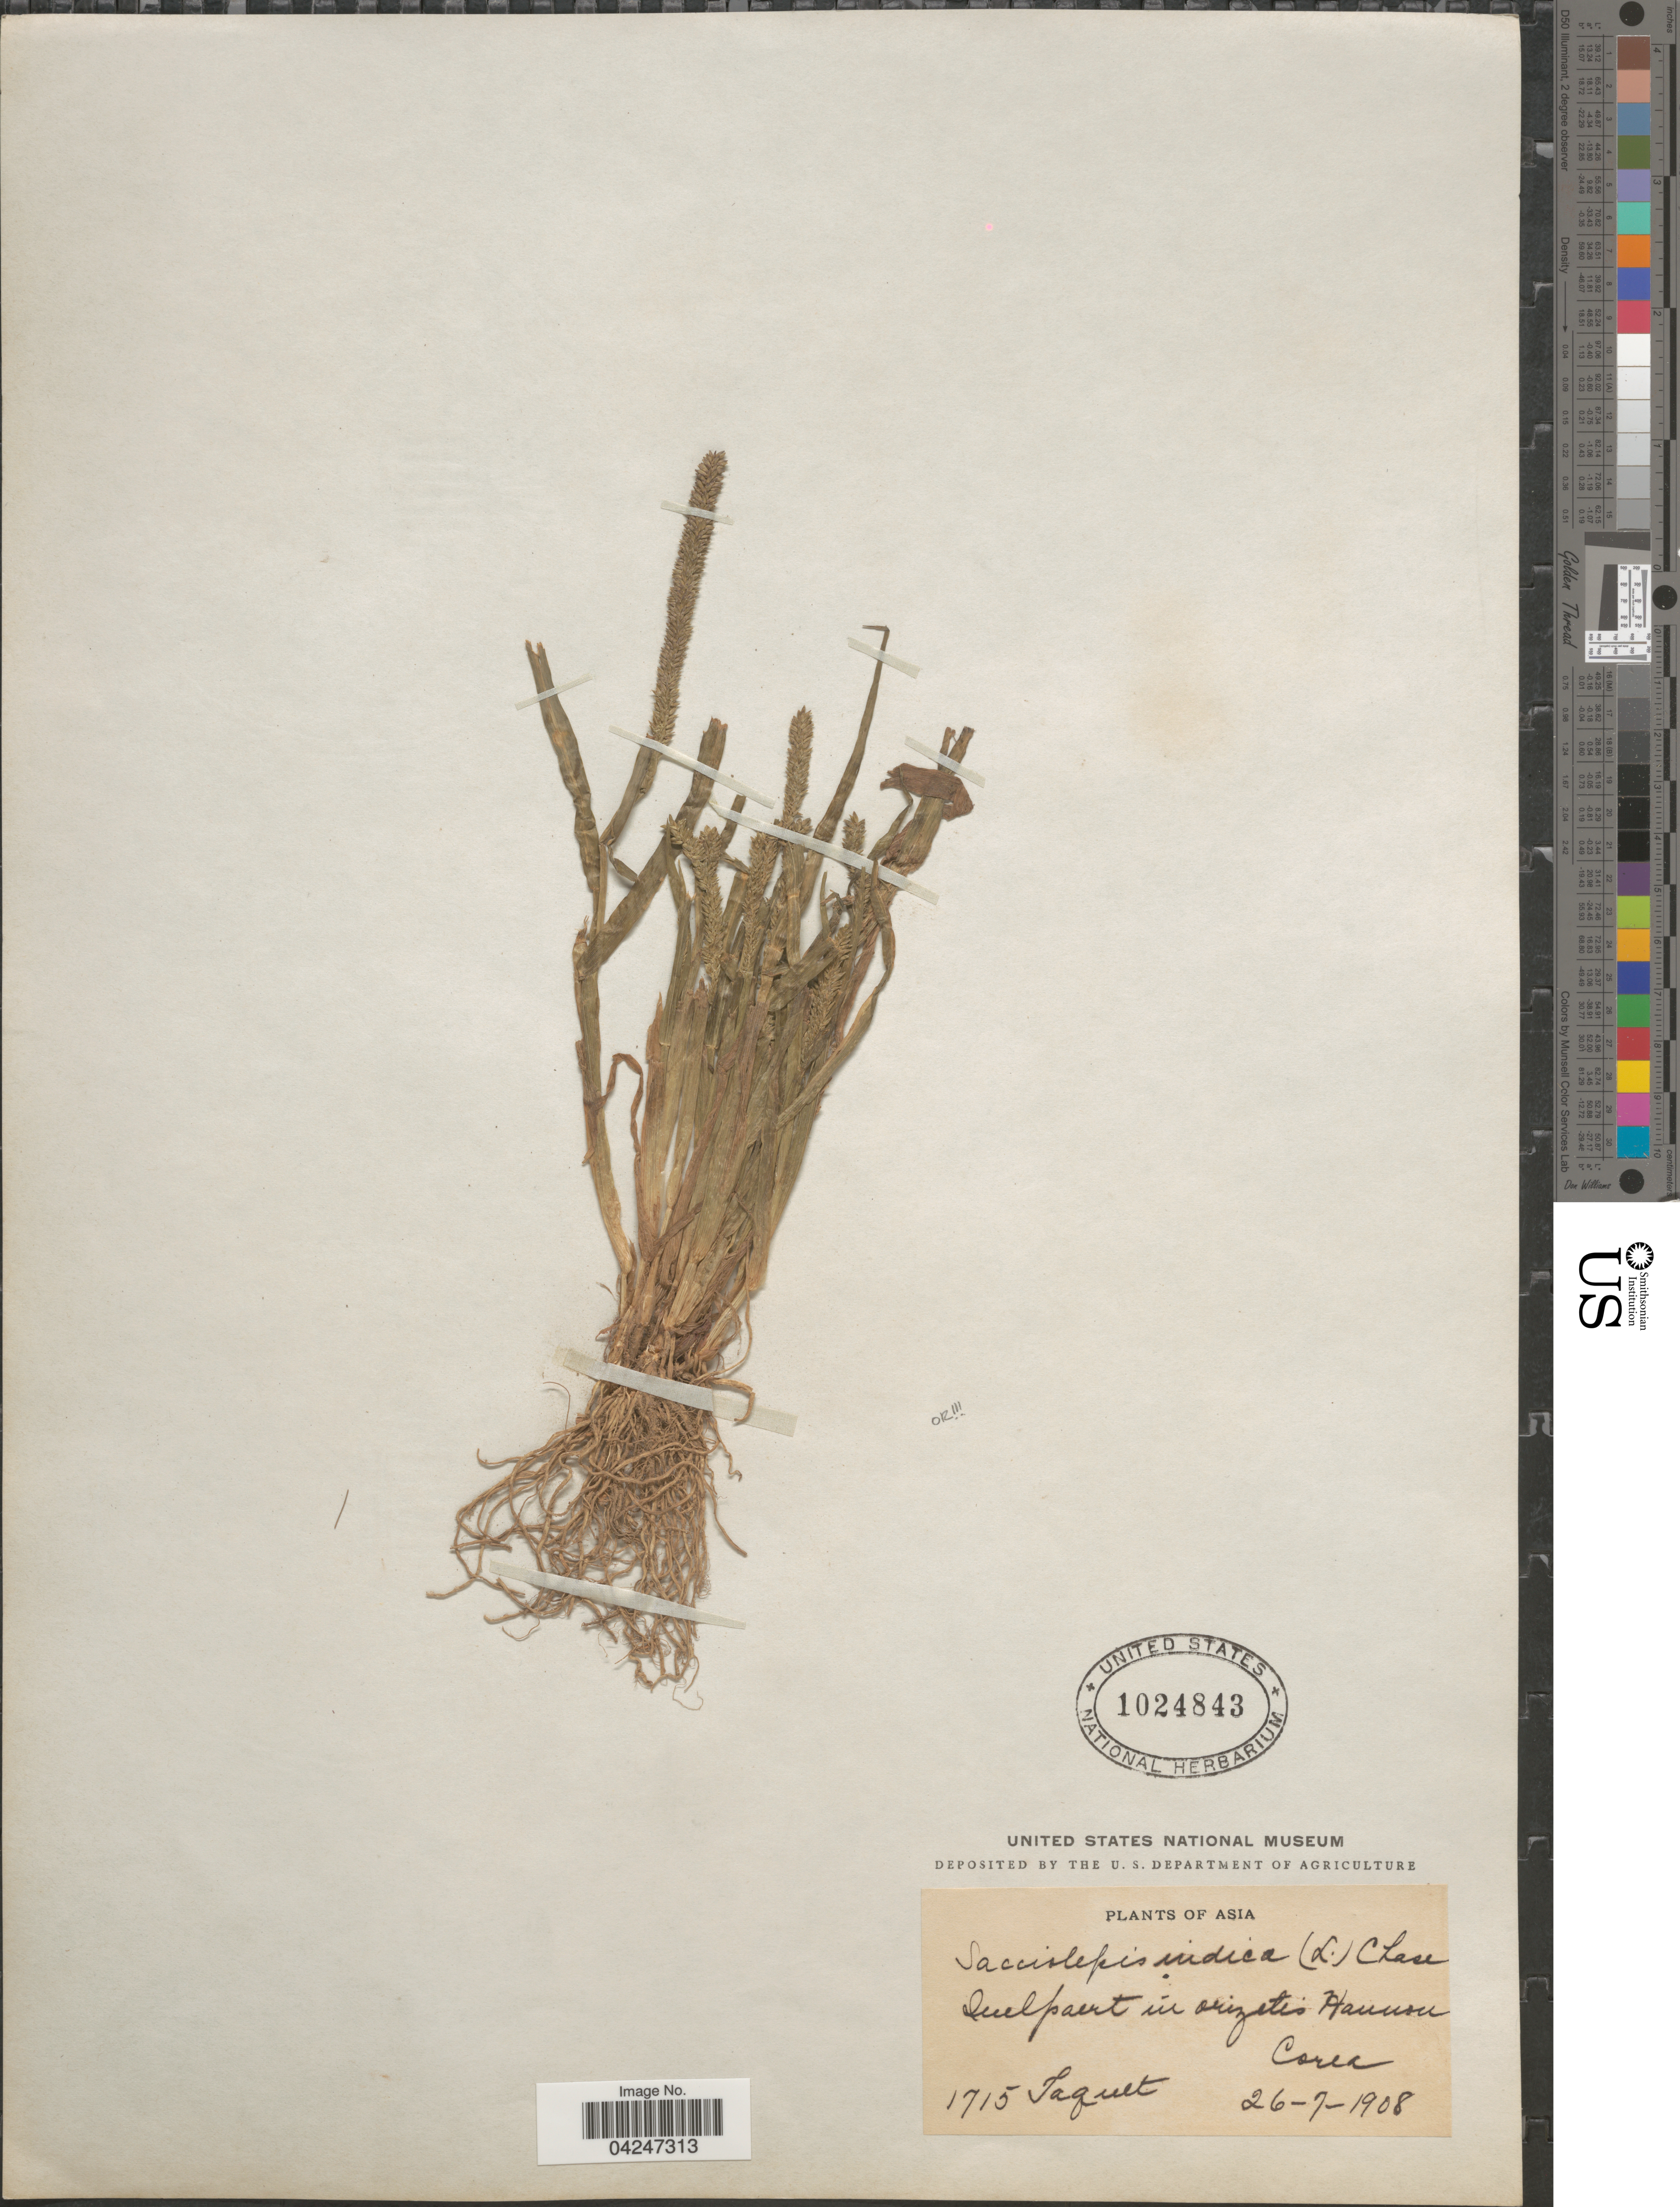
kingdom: Plantae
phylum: Tracheophyta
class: Liliopsida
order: Poales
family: Poaceae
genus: Sacciolepis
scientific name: Sacciolepis indica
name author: (L.) Chase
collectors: -. Jaquet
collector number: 1715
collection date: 1908-07-26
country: South Korea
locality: Quelpaert in orizetis Hannou.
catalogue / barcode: US 1024843